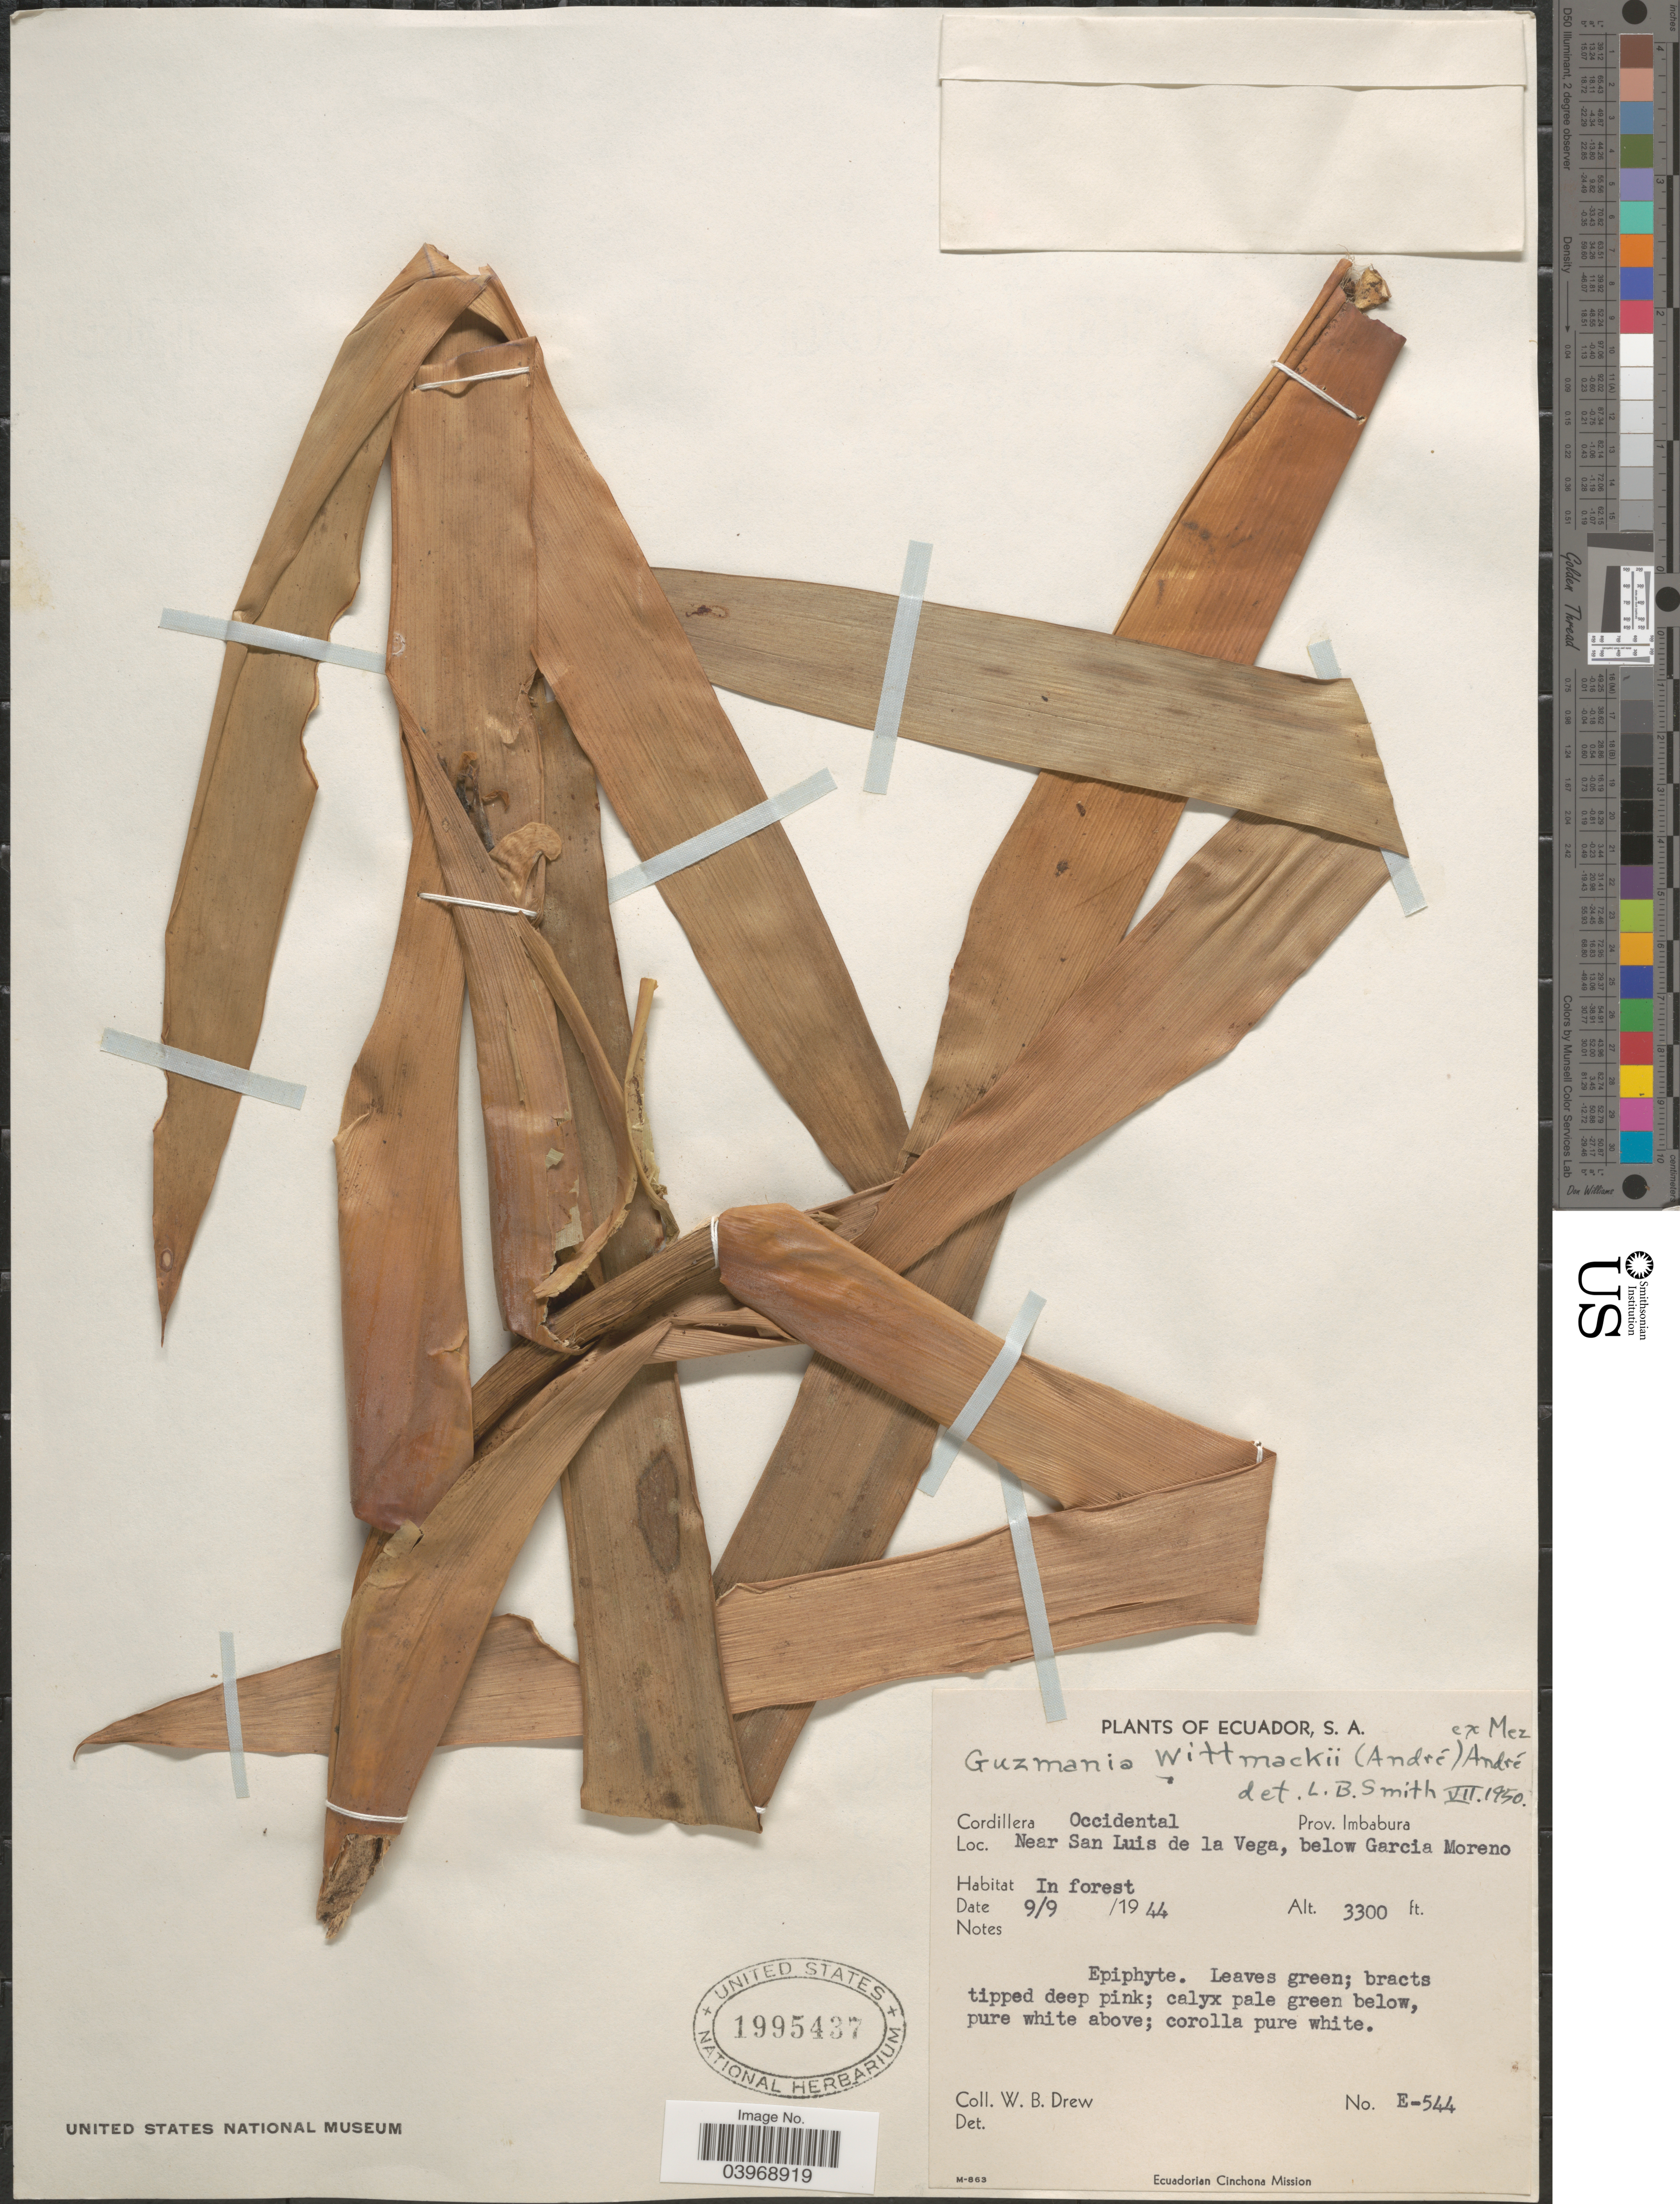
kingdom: Plantae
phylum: Tracheophyta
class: Liliopsida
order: Poales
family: Bromeliaceae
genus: Guzmania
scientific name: Guzmania wittmackii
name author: André ex Mez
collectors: W. B. Drew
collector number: E-544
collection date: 1944-09-09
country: Ecuador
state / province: Imbabura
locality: Cordillera Occidental. Near San Luis de la Vega, below Garcia Moreno.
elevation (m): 1006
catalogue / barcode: US 1995437